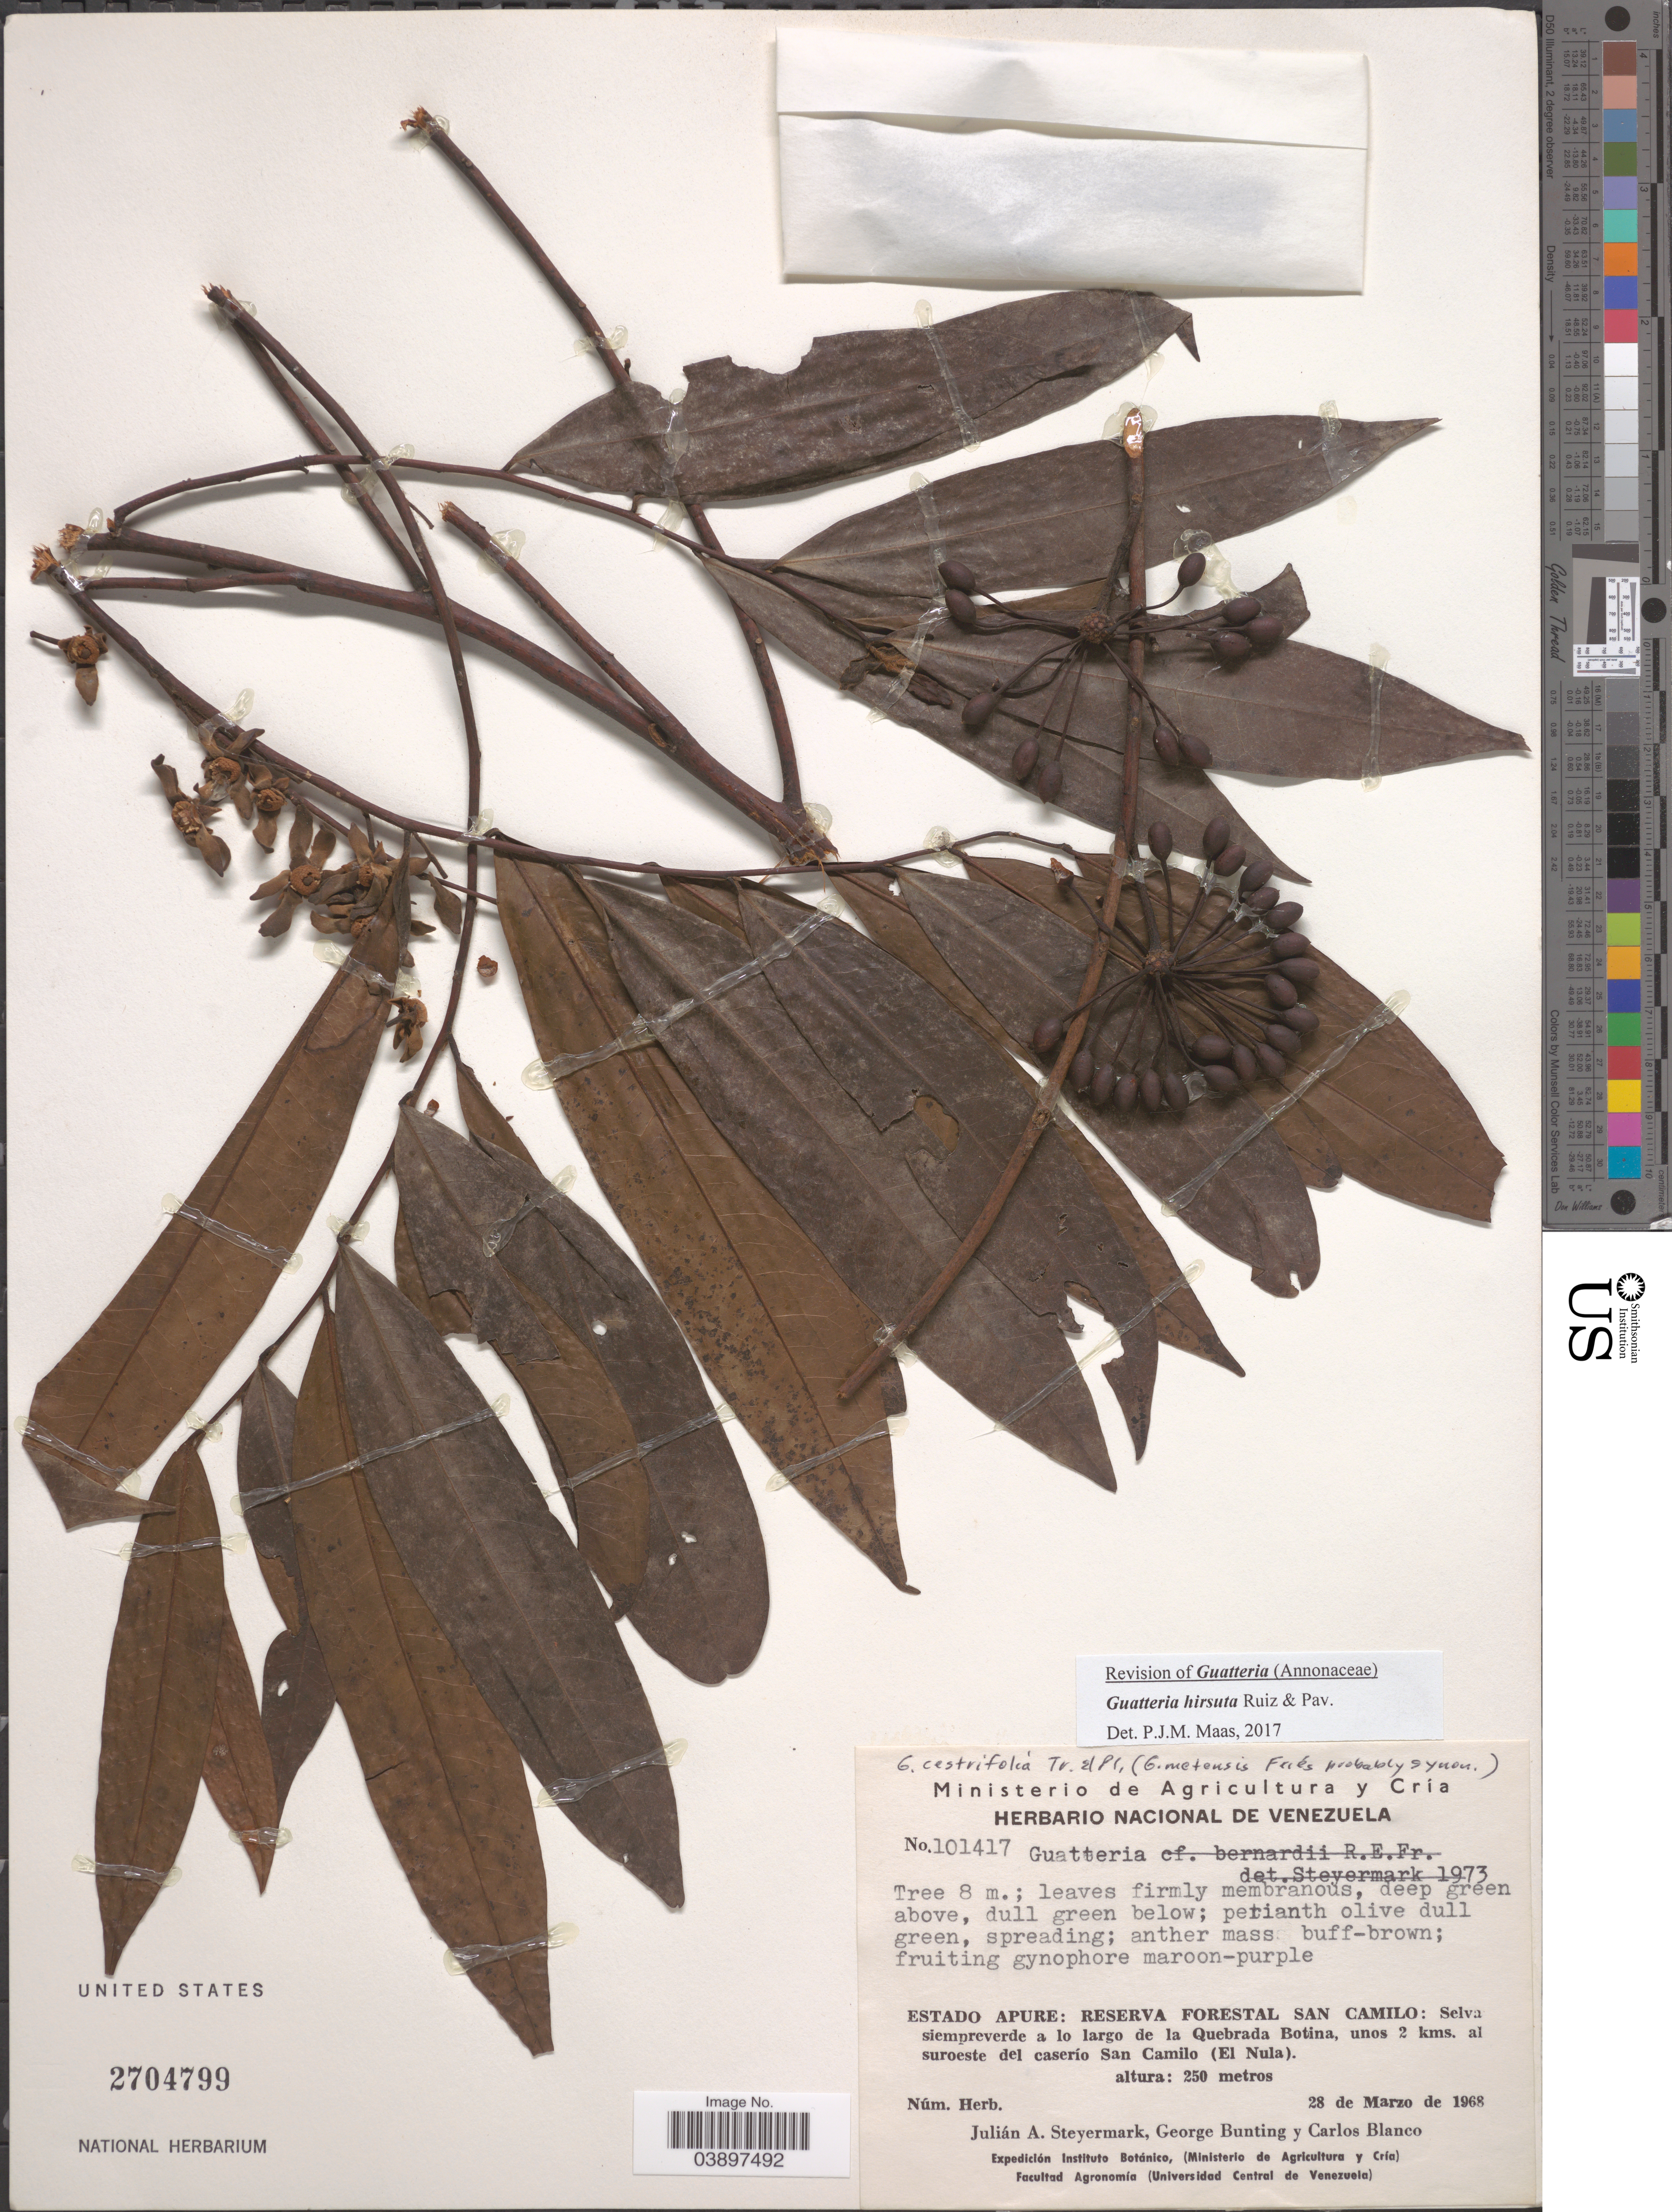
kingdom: Plantae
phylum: Tracheophyta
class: Magnoliopsida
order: Magnoliales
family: Annonaceae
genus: Guatteria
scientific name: Guatteria hirsuta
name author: Ruiz & Pav.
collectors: J. Steyermark, G. S. Bunting & C. Blanco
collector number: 101417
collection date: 1968-03-28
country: Venezuela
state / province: Apure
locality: Reserva Forestal San Camilo: Selva siempreverde a lo largo de la Quebrada Botina, unos 2 kms, al suroeste del caserío San Camilo (El Nula).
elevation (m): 250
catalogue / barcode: US 2704799